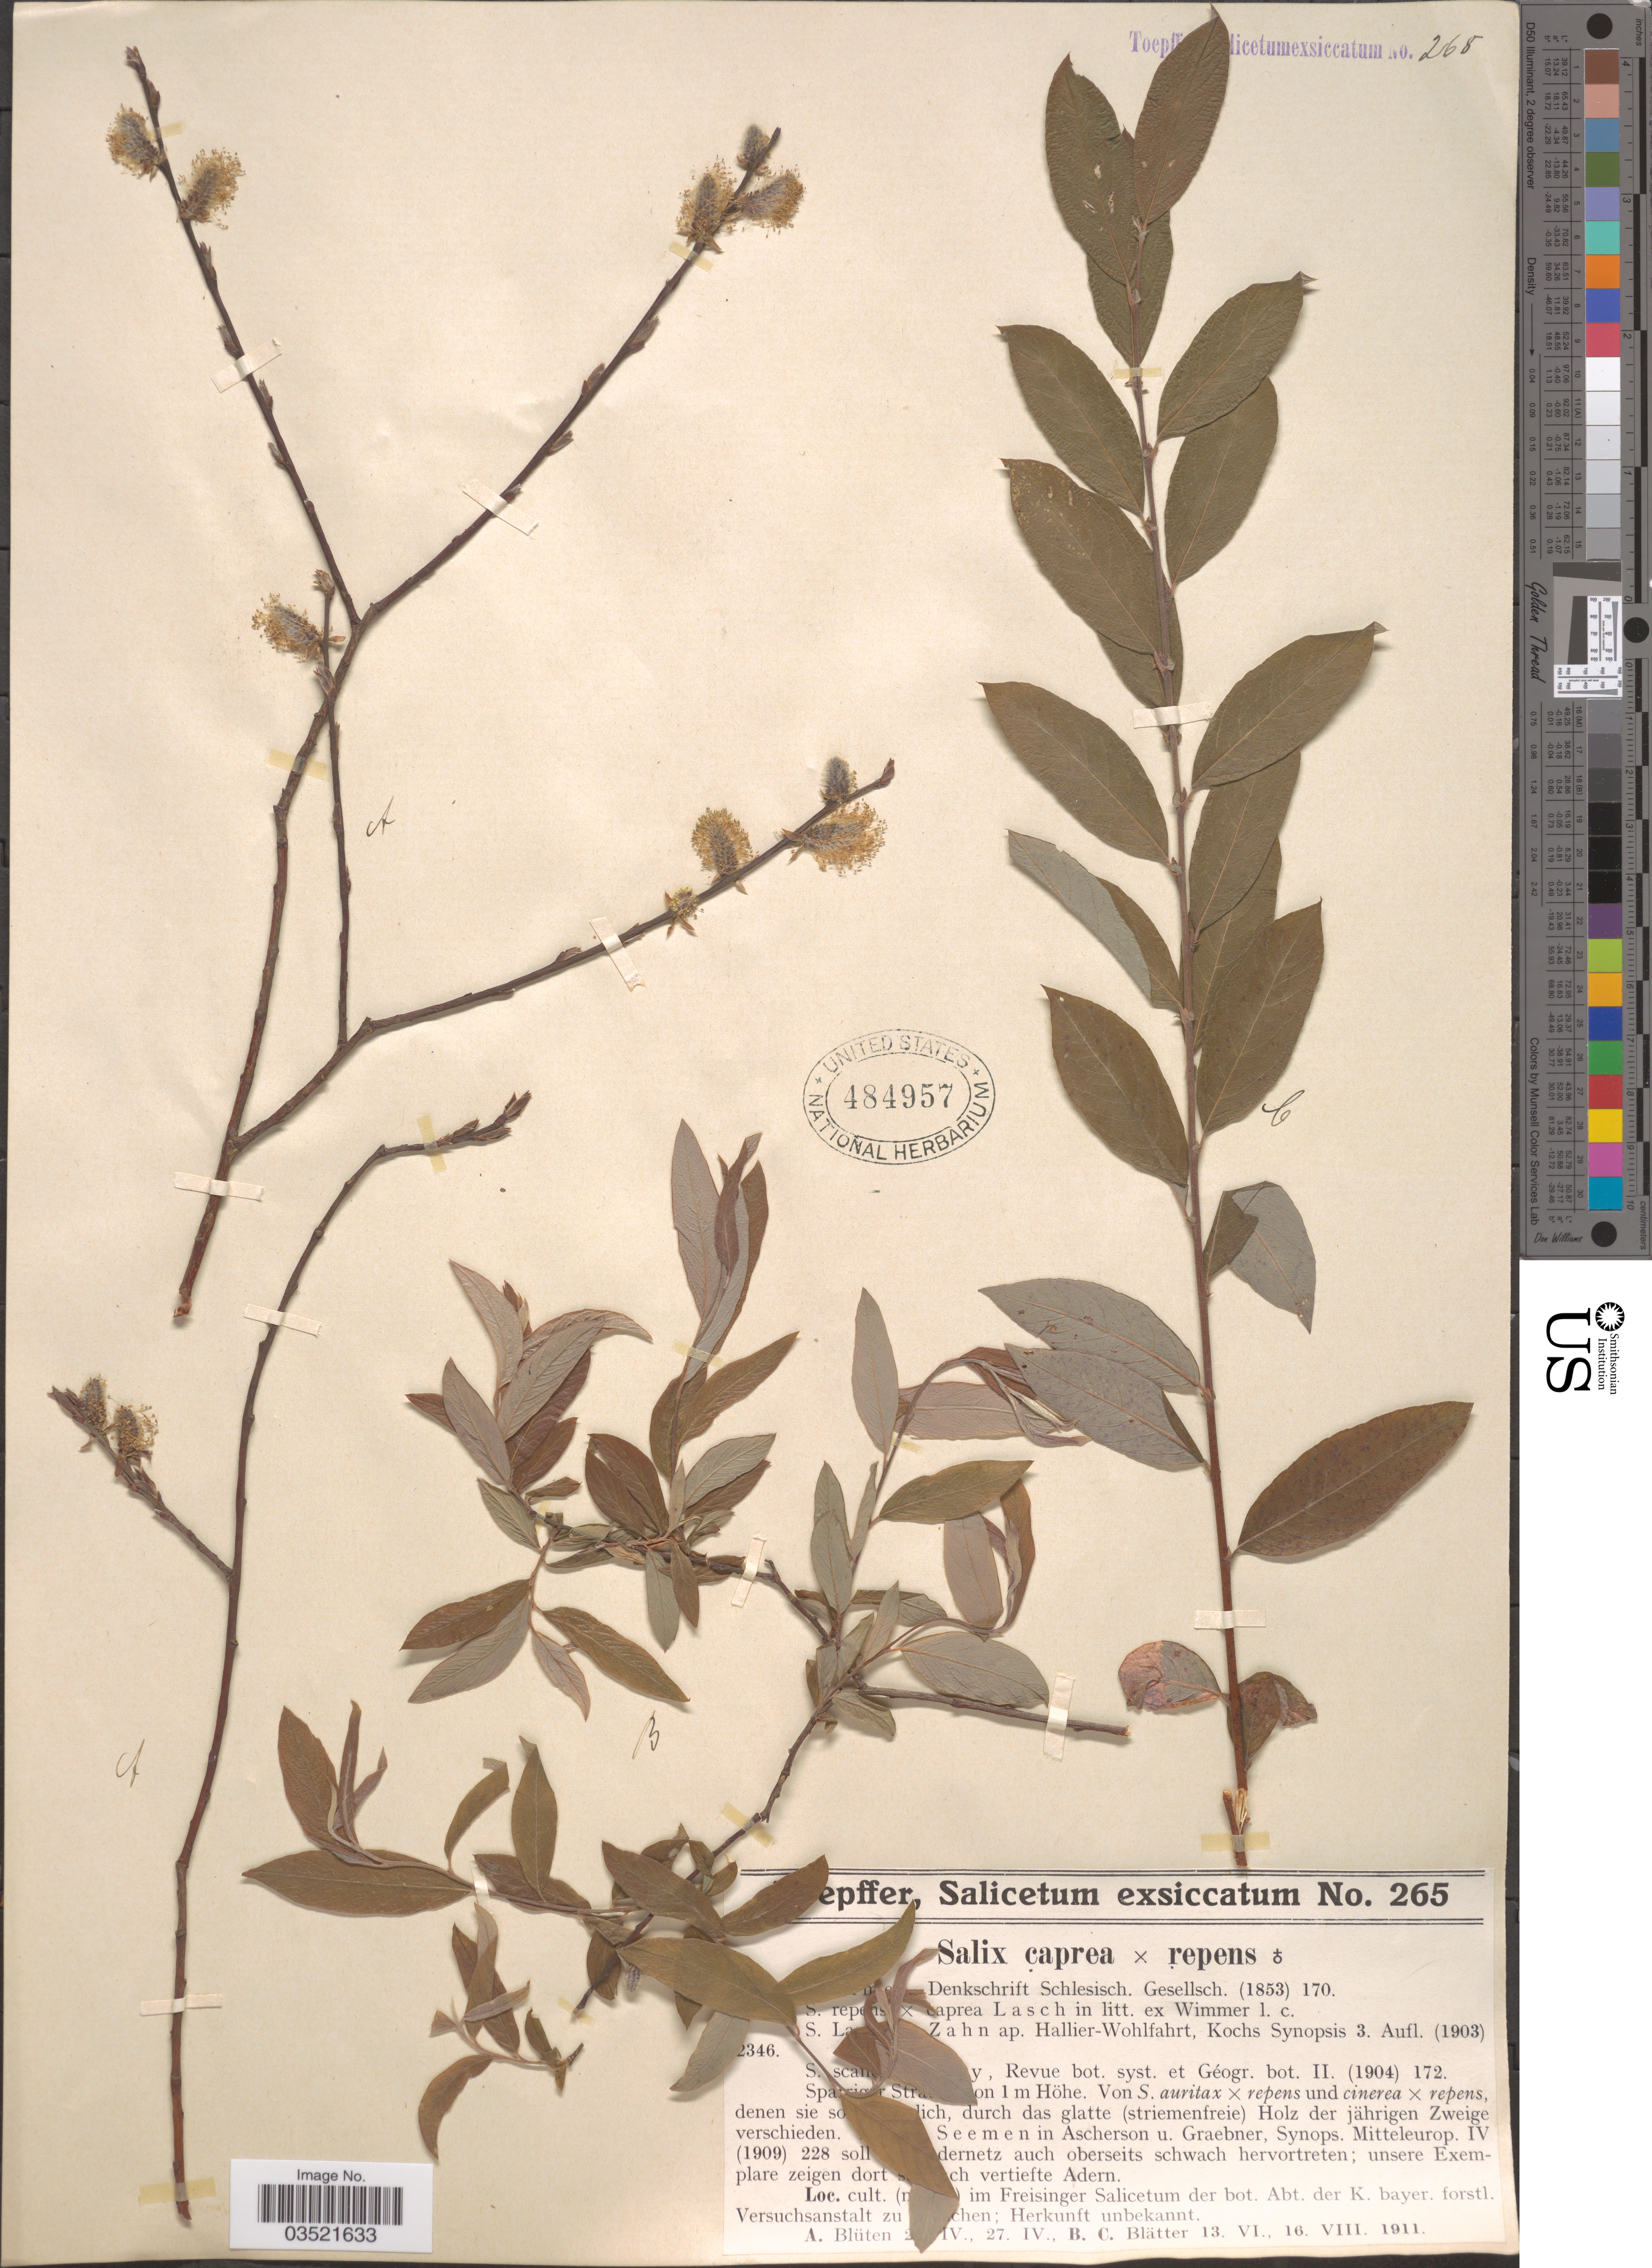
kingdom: Plantae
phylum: Tracheophyta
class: Magnoliopsida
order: Malpighiales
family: Salicaceae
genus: Salix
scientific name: Salix caprea x S. repens L.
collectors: A. Toepffer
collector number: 265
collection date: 1911-04-23/1911-08-16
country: Germany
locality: Cult. (n[illegible text]) im Freisinger Salicetum der bot. Abt. der K. Bayer. forstl. Versuchsanstalt zu [illegible text]chen; Herkunft unbekannt.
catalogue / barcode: US 484957